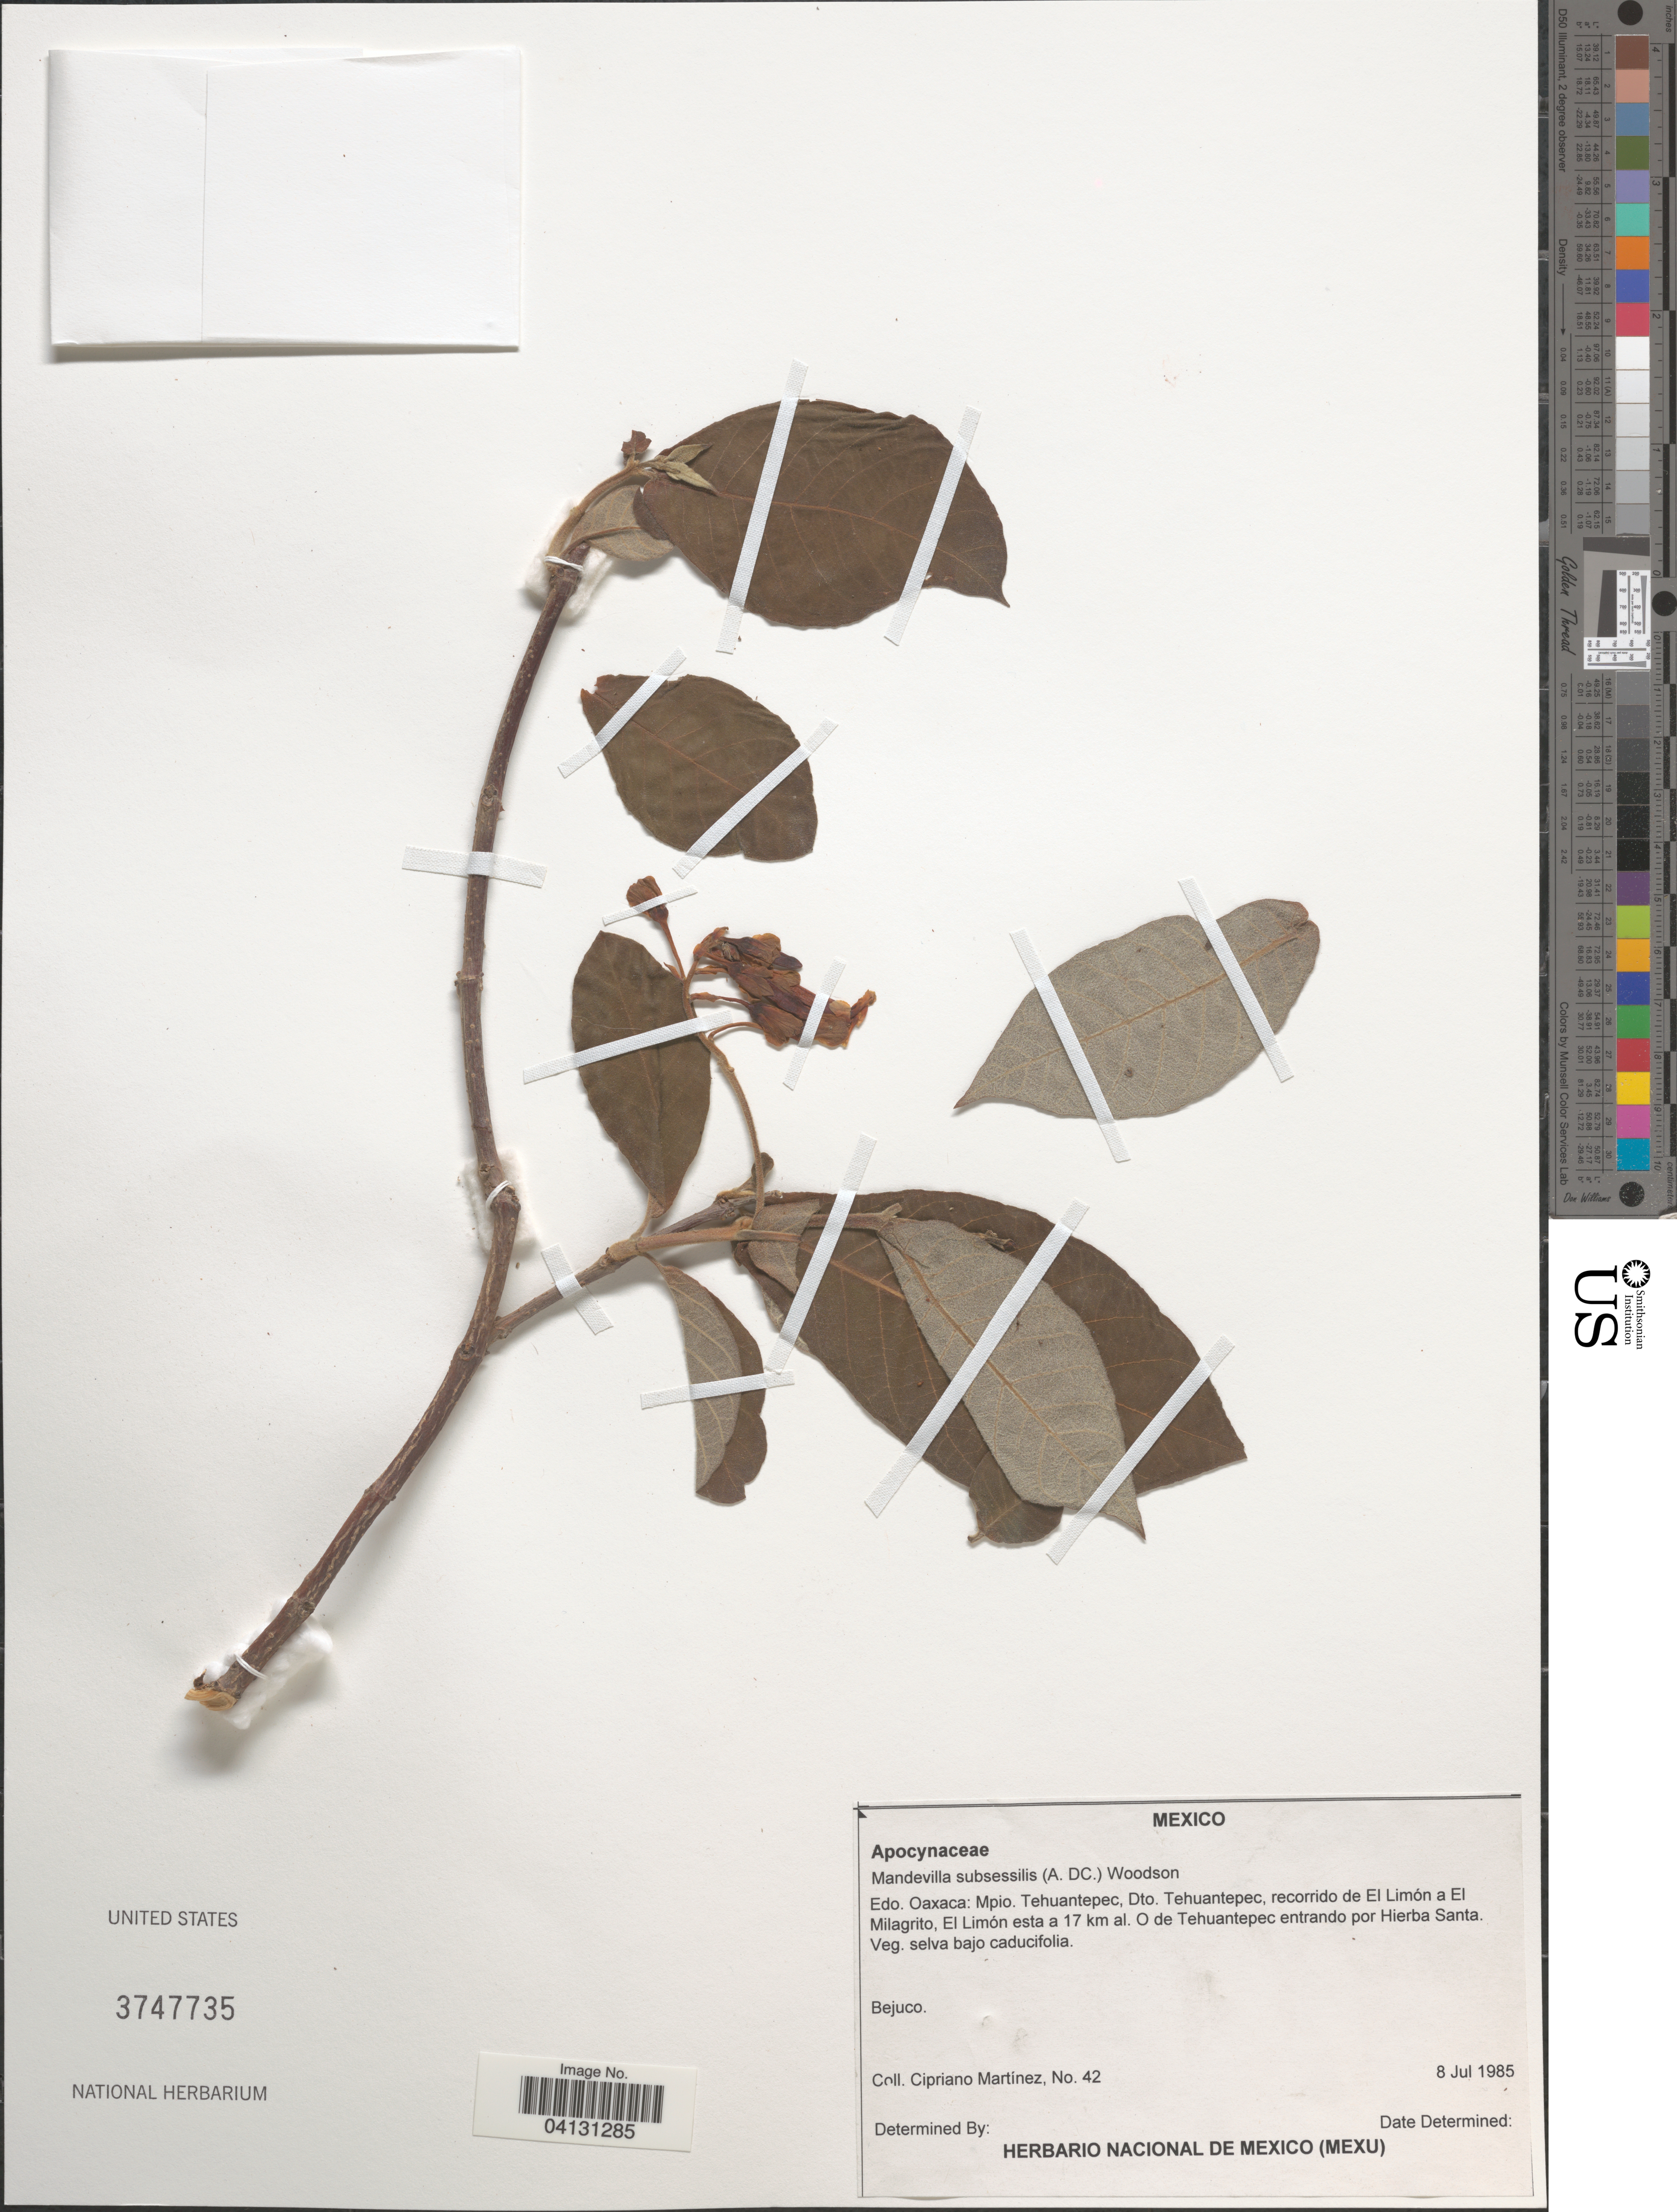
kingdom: Plantae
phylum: Tracheophyta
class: Magnoliopsida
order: Gentianales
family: Apocynaceae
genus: Mandevilla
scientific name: Mandevilla subsessilis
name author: (A. DC.) Woodson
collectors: C. Martínez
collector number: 42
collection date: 1985-07-08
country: Mexico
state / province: Oaxaca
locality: Mpio. Tehuantepec, Dto. Tehuantepec, recorrido de El Limón a El Milagrito, El Limón esta a 17 km al. O de Tehuantepec entrando por Hierba Santa.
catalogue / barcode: US 3747735